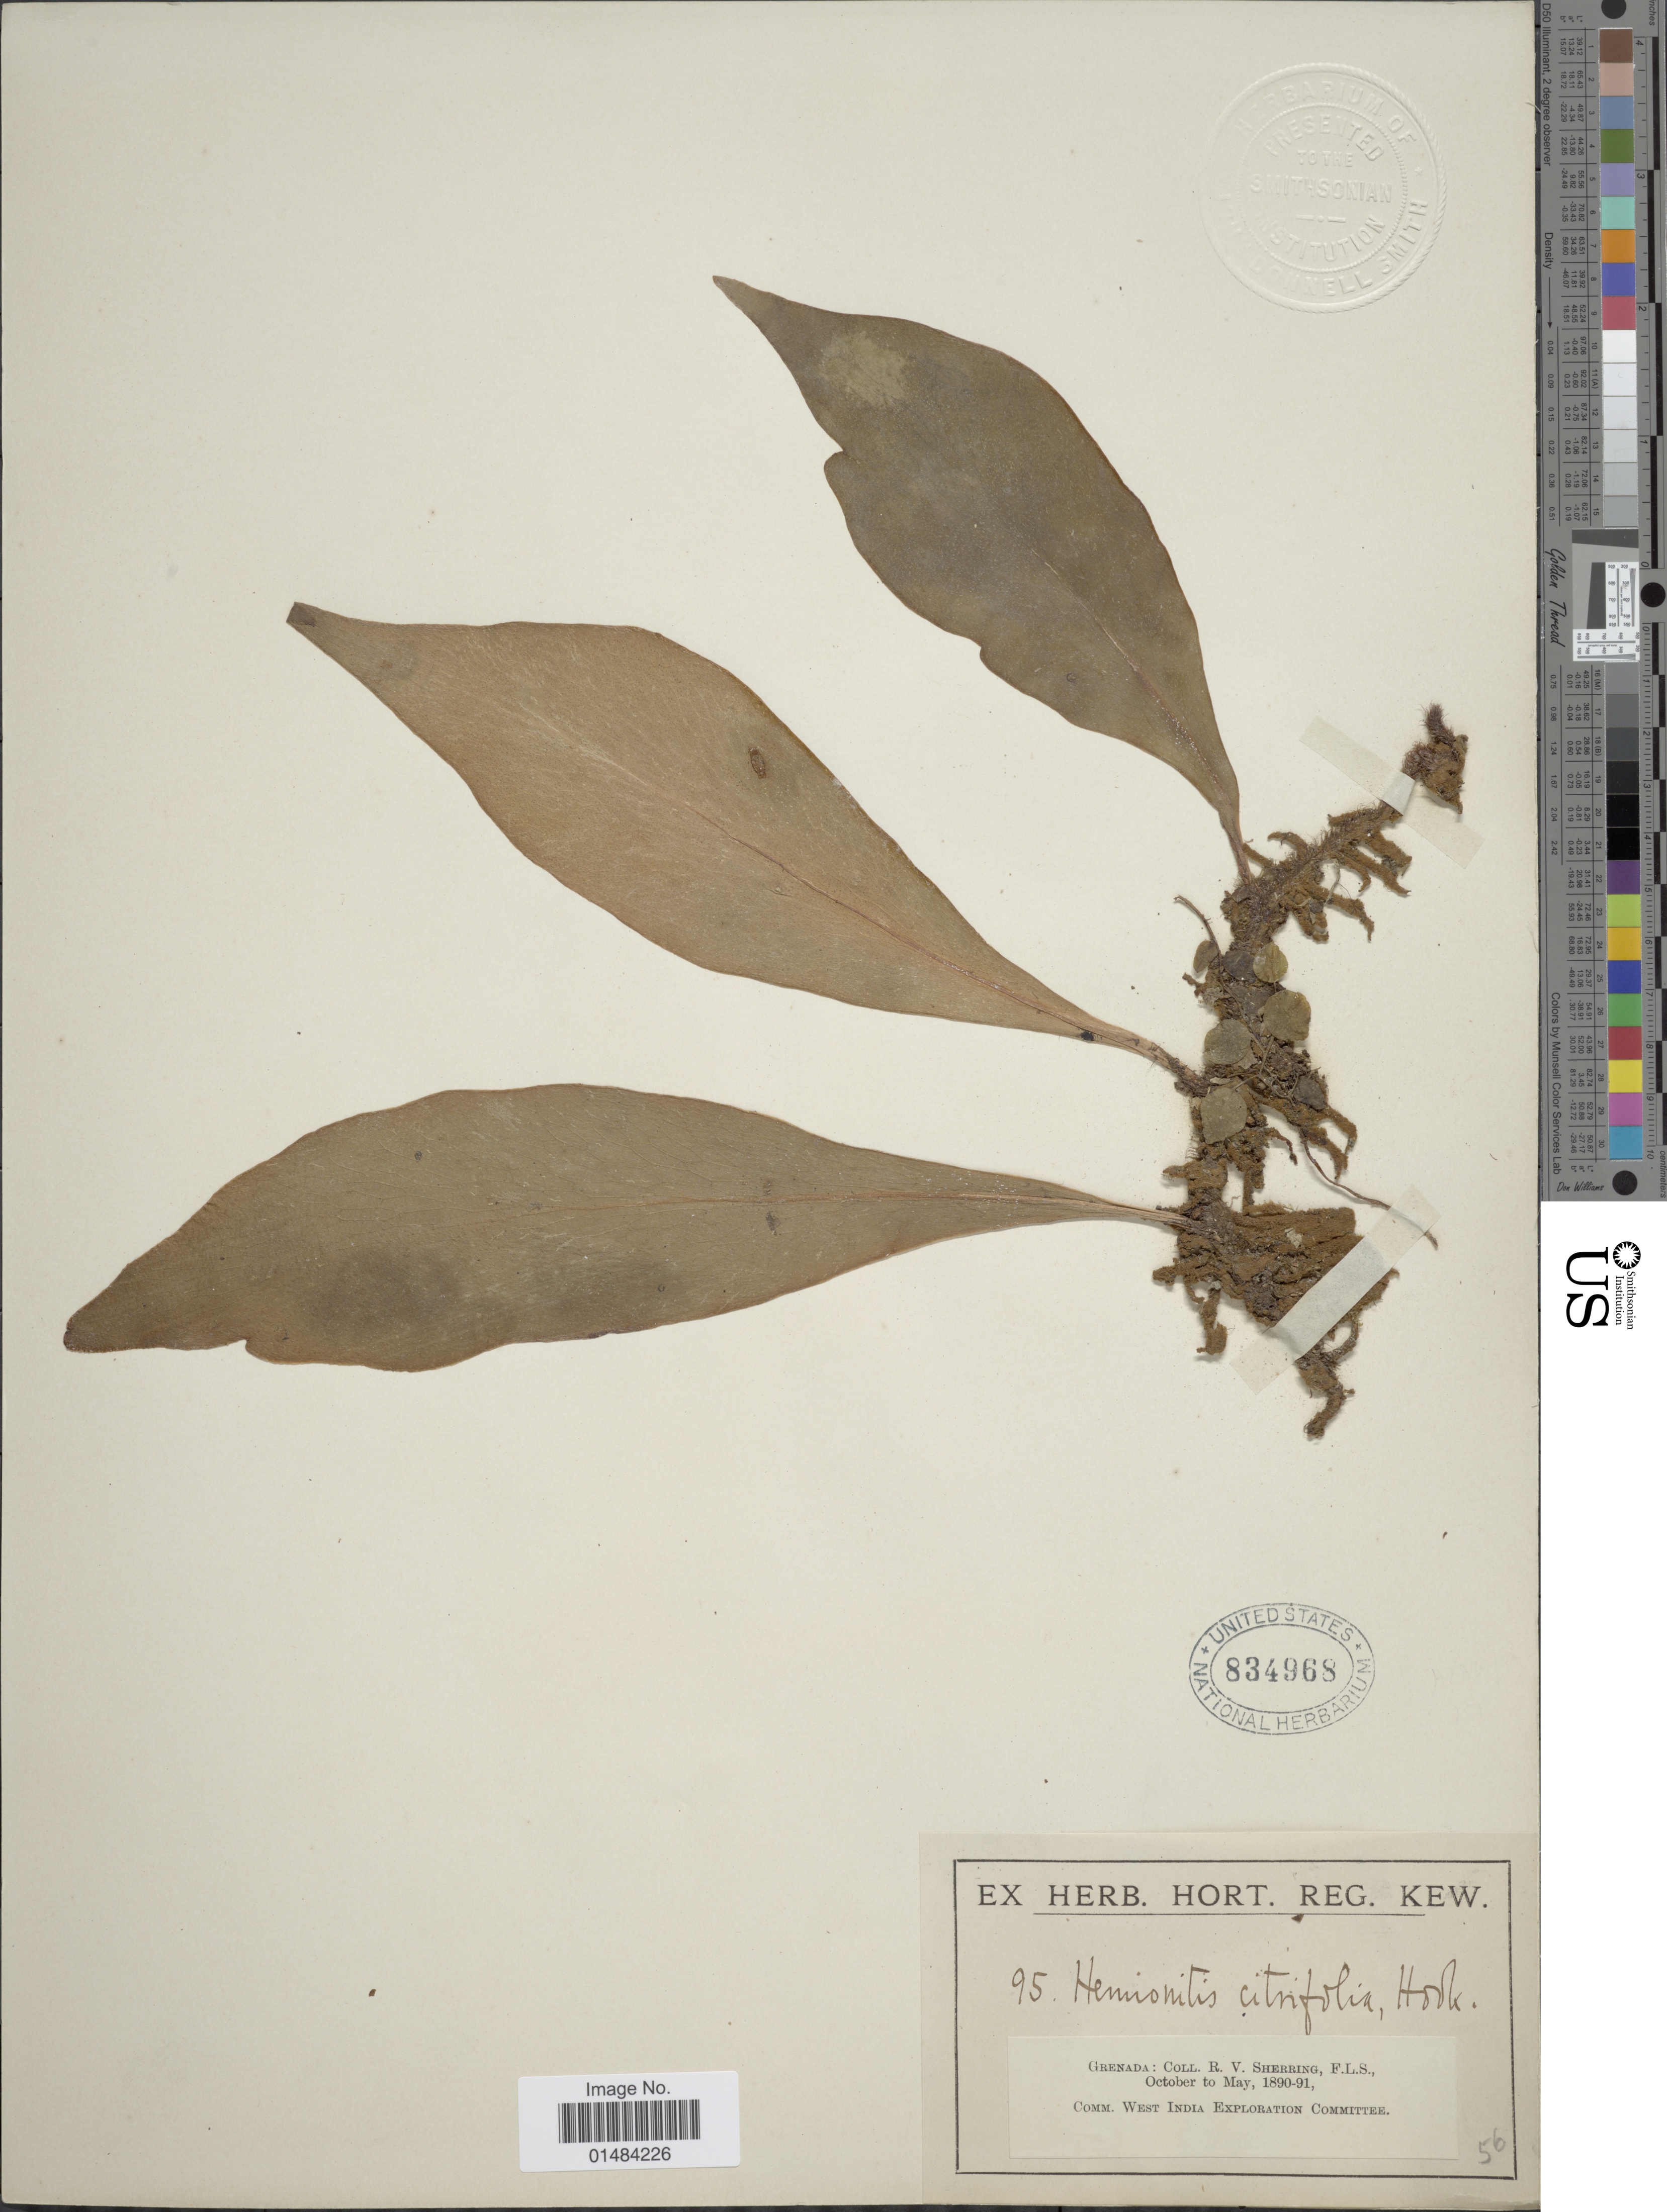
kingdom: Plantae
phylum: Tracheophyta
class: Polypodiopsida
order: Polypodiales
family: Pteridaceae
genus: Anetium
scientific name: Anetium citrifolium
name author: (L.) Splitg.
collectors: R. Sherring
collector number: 95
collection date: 1890-10/1891-05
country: Grenada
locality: Grenada.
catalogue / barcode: US 834968